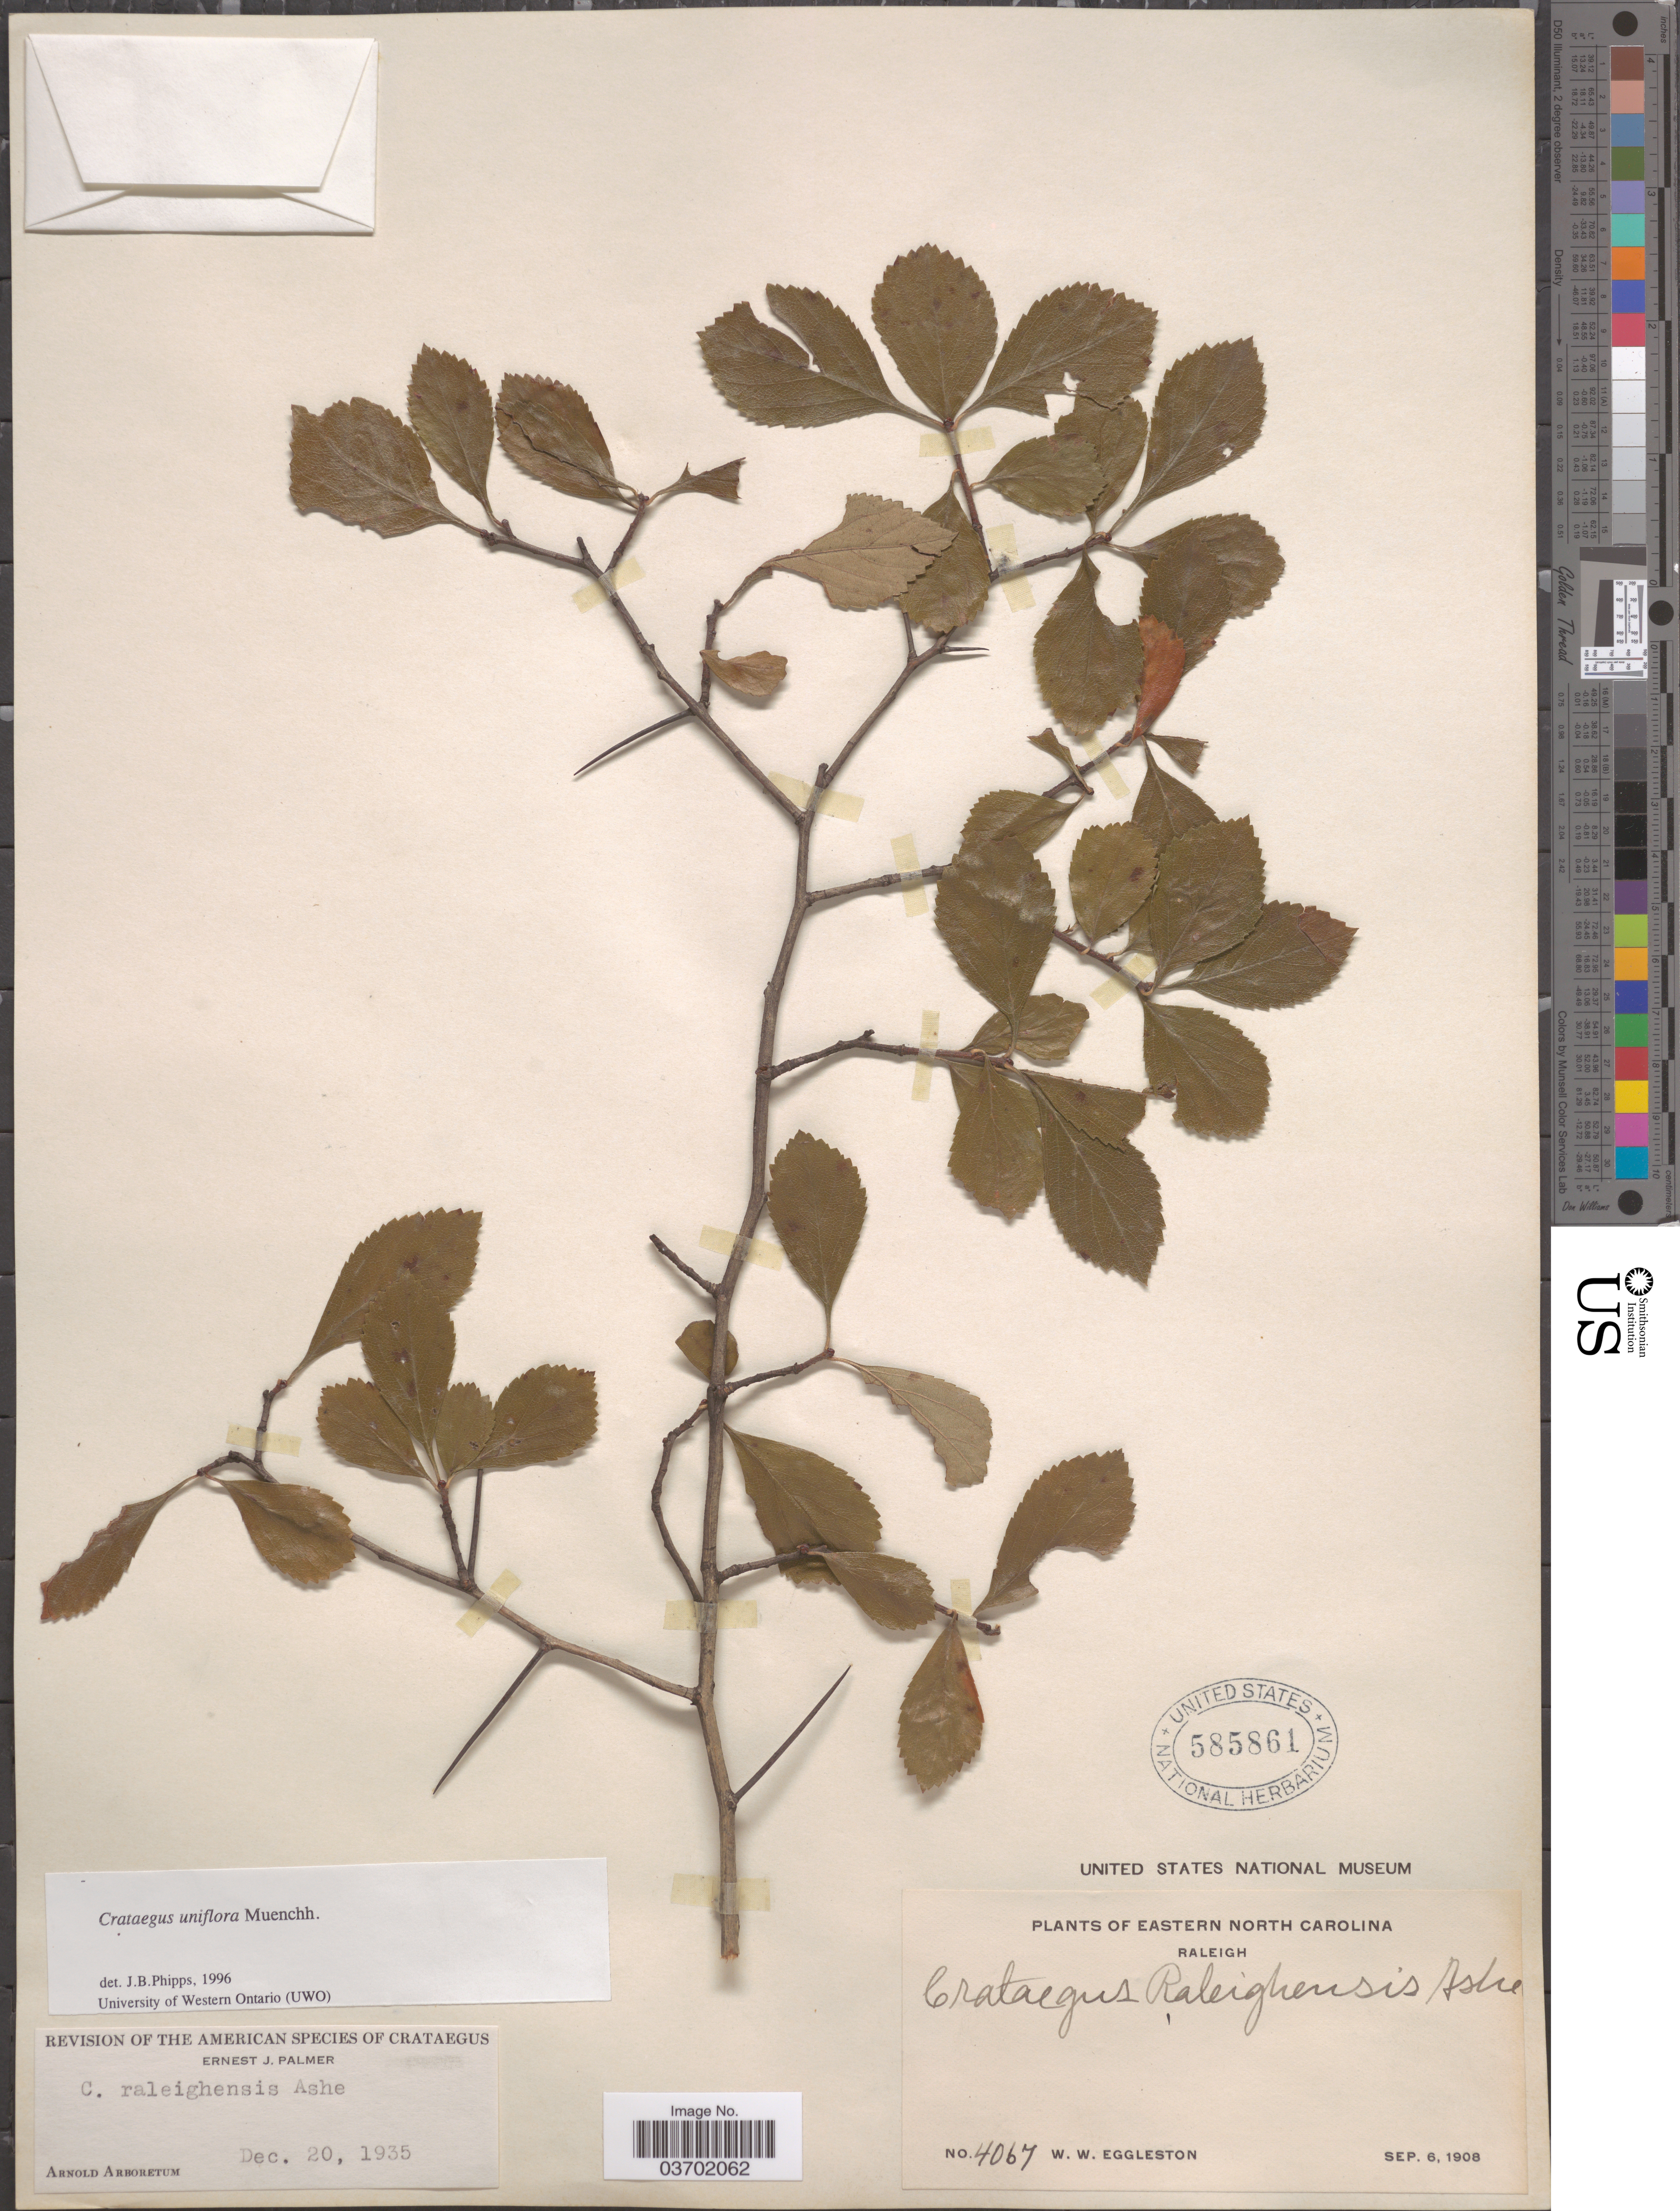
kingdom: Plantae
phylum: Tracheophyta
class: Magnoliopsida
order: Rosales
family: Rosaceae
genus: Crataegus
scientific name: Crataegus uniflora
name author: Münchh.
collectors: W. W. Eggleston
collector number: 4067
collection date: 1908-09-06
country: United States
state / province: North Carolina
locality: Eastern North Carolina. Raleigh.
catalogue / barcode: US 585861